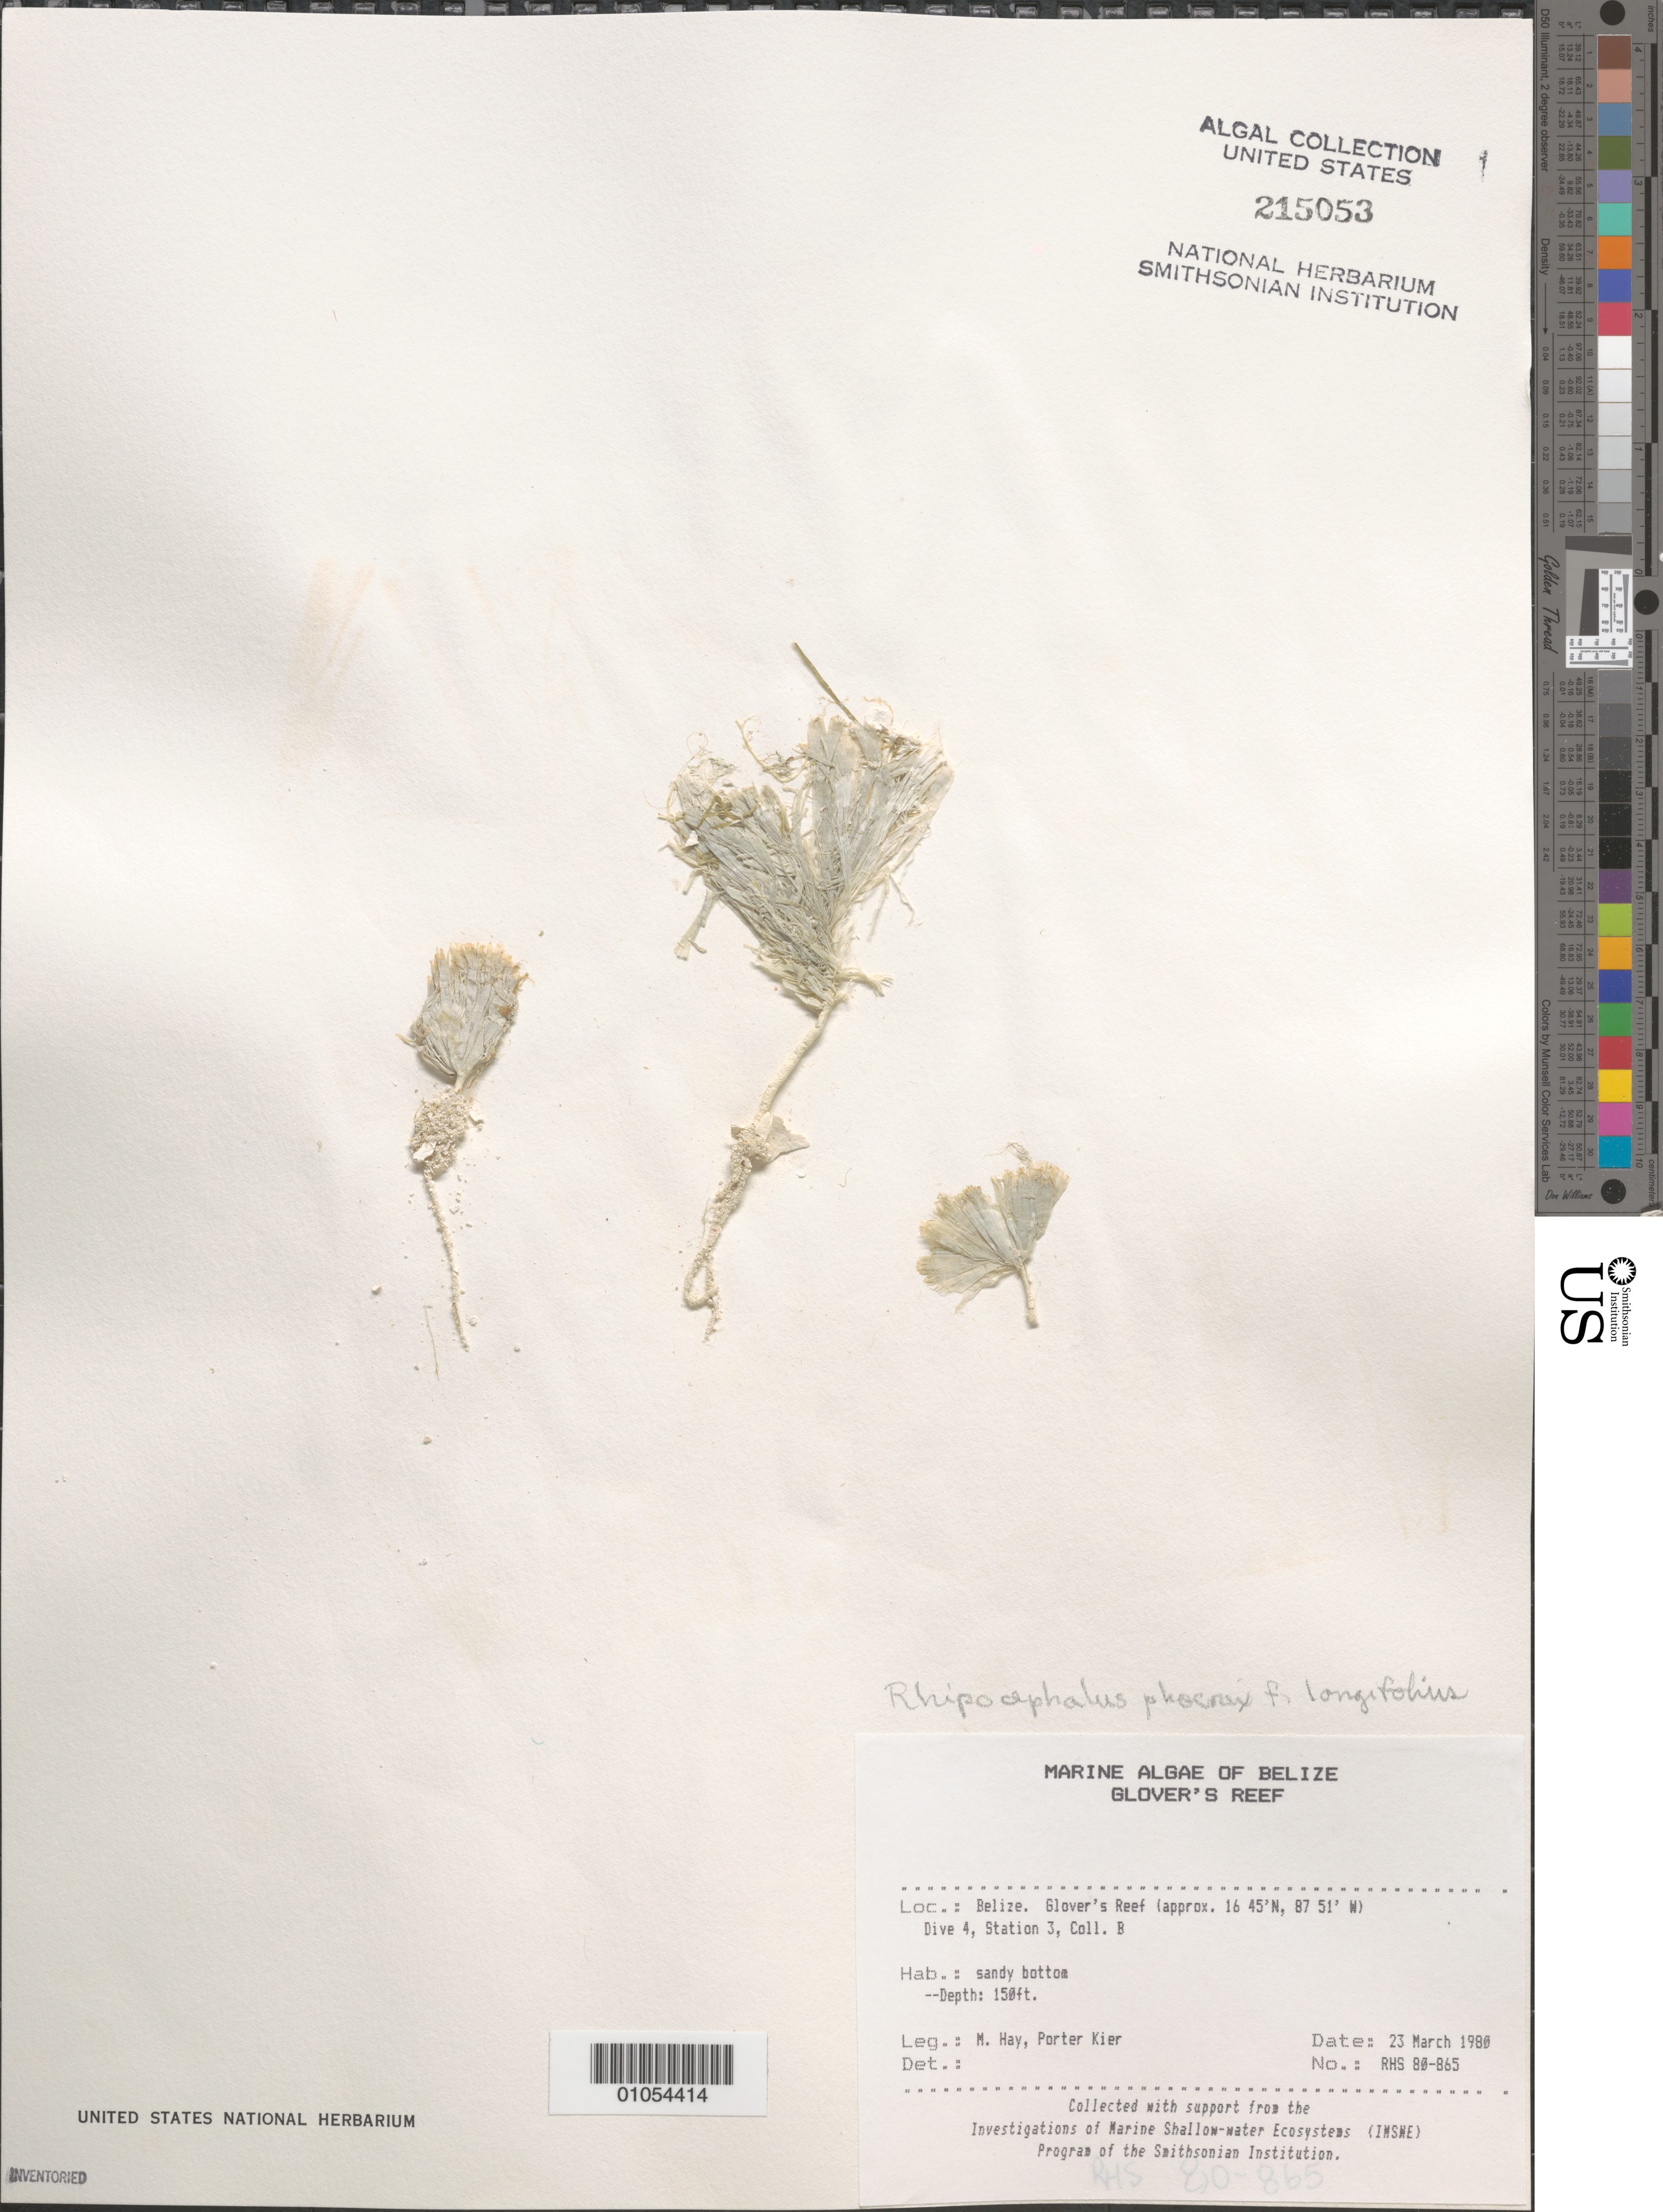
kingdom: Plantae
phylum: Chlorophyta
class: Ulvophyceae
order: Bryopsidales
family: Udoteaceae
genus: Rhipocephalus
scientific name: Rhipocephalus phoenix f. longifolius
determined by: Norris, James N.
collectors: M. E. Hay & P. Kier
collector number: RHS 80-865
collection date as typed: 23 Mar 1980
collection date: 1980-03-23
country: Belize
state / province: Stann Creek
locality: Glover's Reef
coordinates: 16 45'N, 87 51'W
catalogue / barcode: US 215053